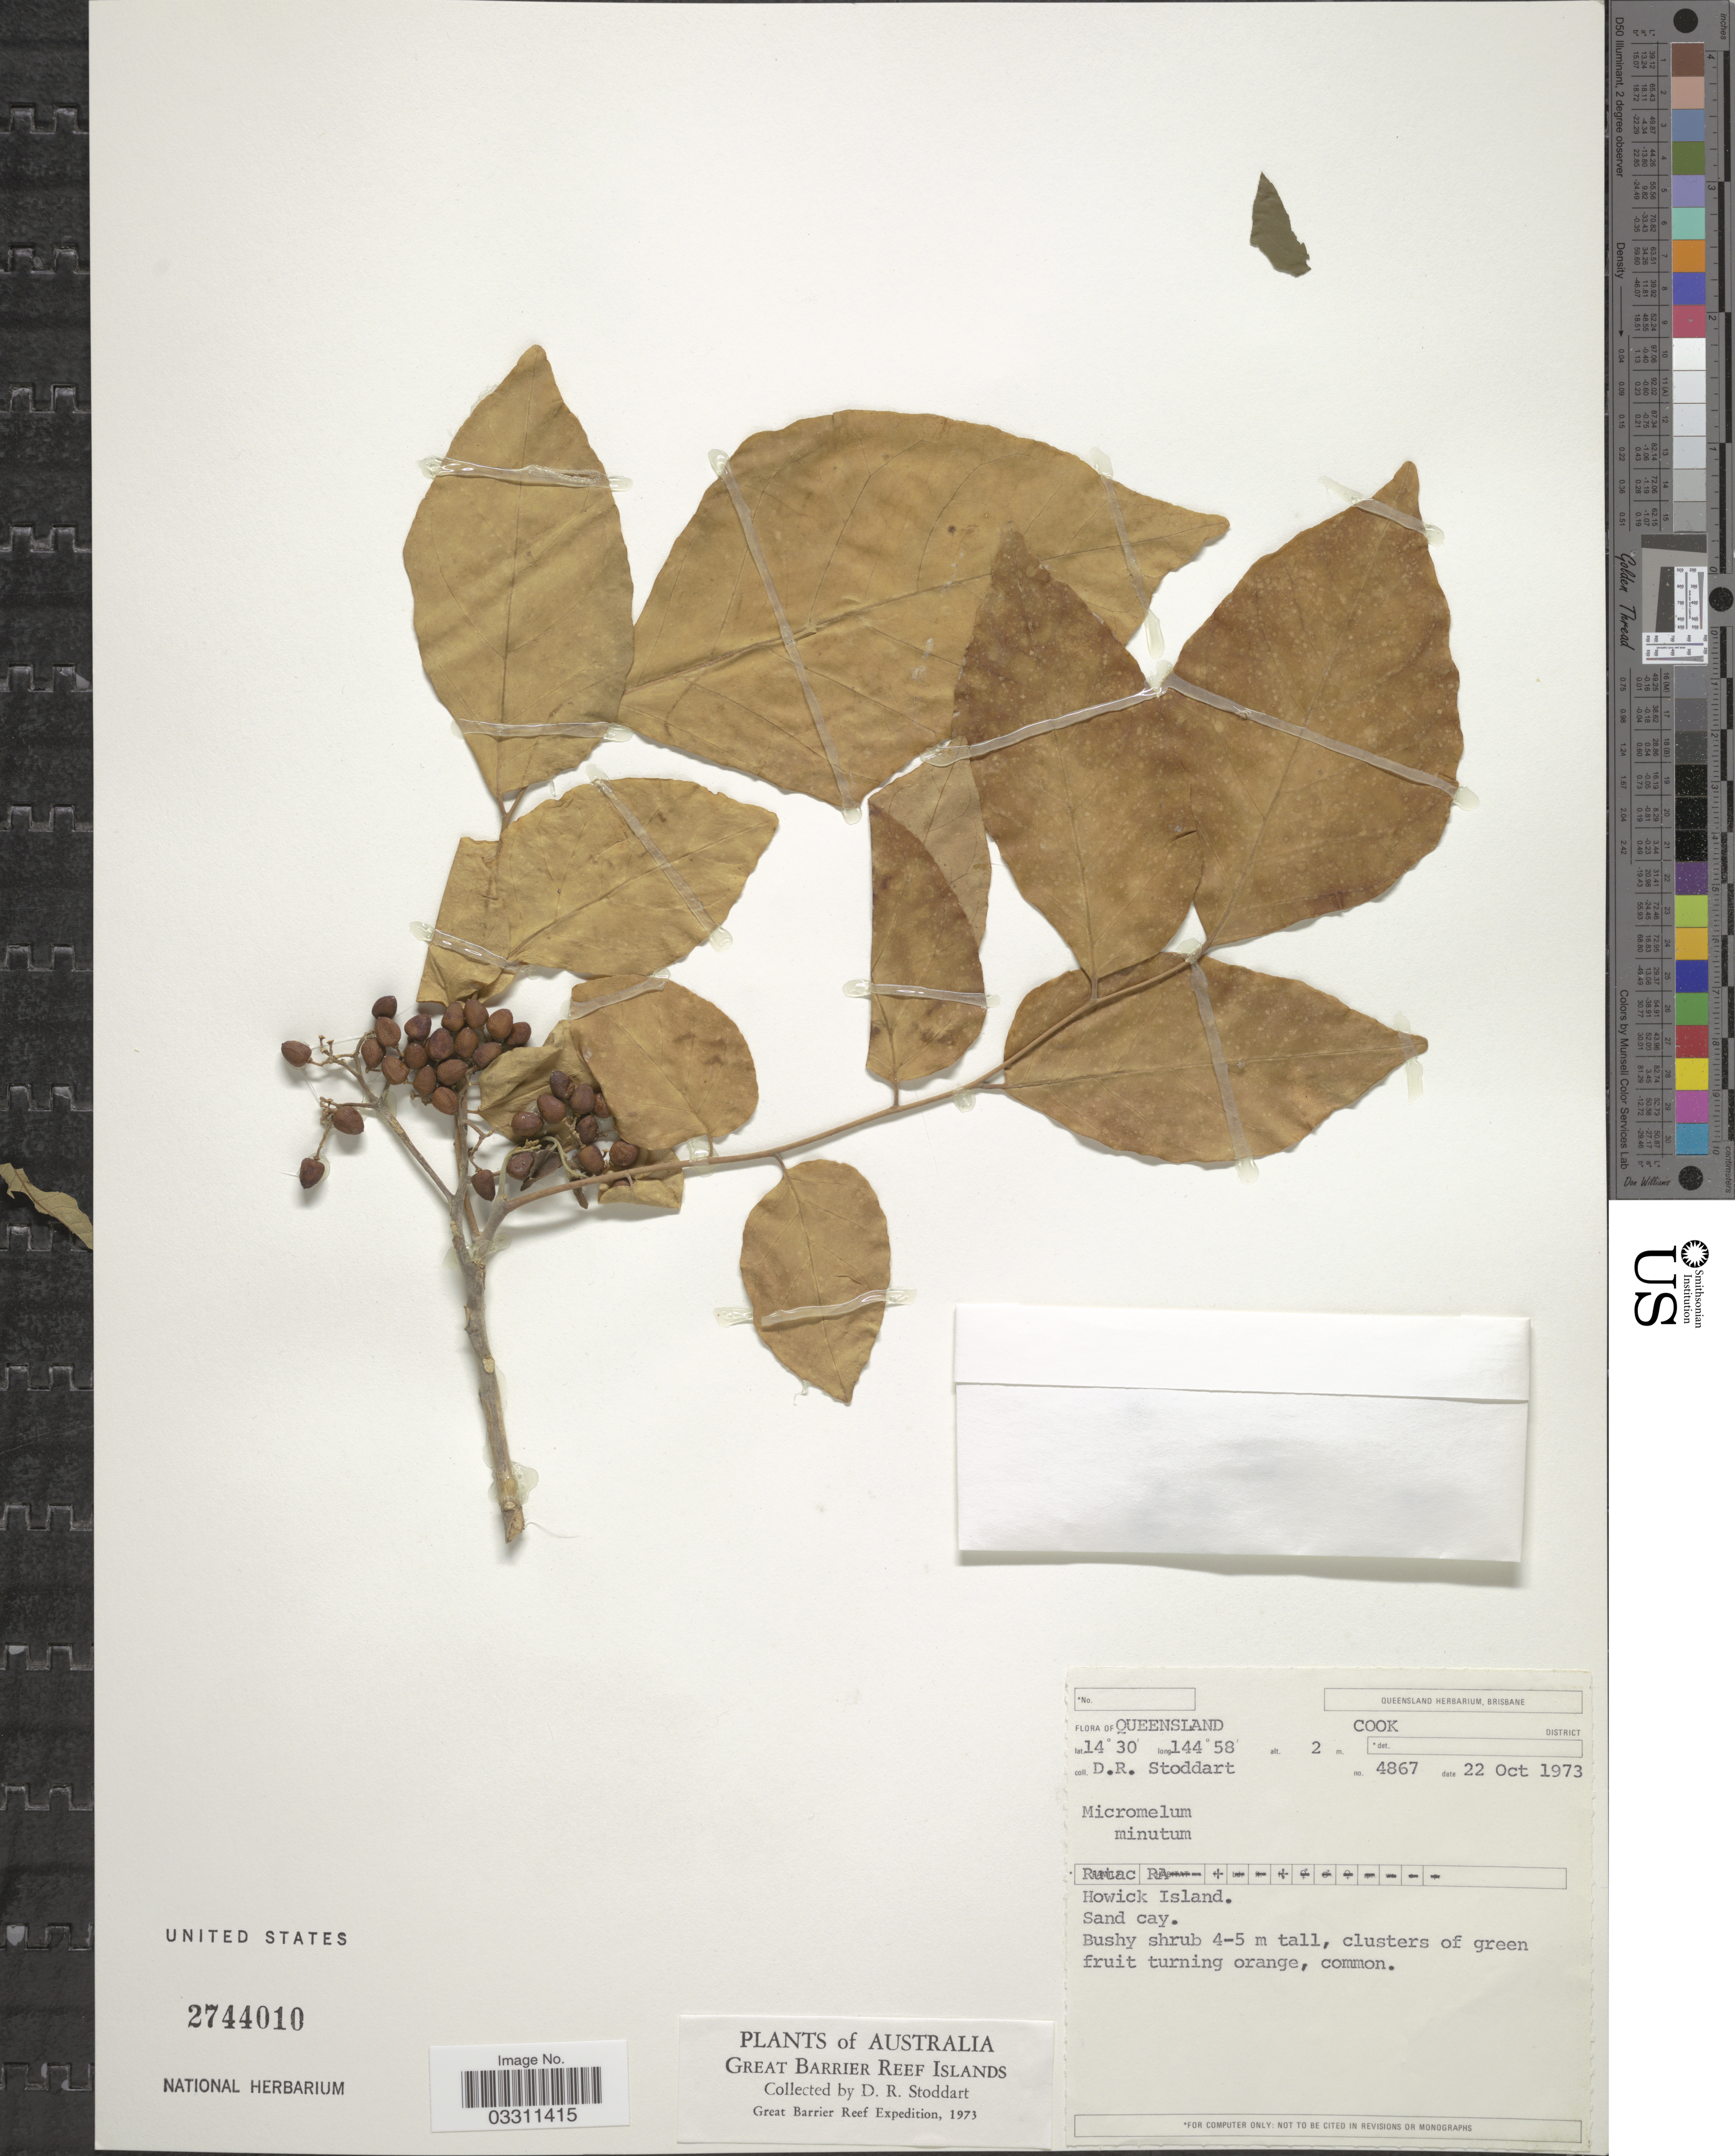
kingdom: Plantae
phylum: Tracheophyta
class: Magnoliopsida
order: Sapindales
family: Rutaceae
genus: Micromelum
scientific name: Micromelum minutum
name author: (G. Forst.) Wight & Arn.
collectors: D. R. Stoddart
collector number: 4867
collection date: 1973-10-22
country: Australia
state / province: Queensland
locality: Cook District. Howick Island, Sand cay.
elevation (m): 2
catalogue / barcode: US 2744010